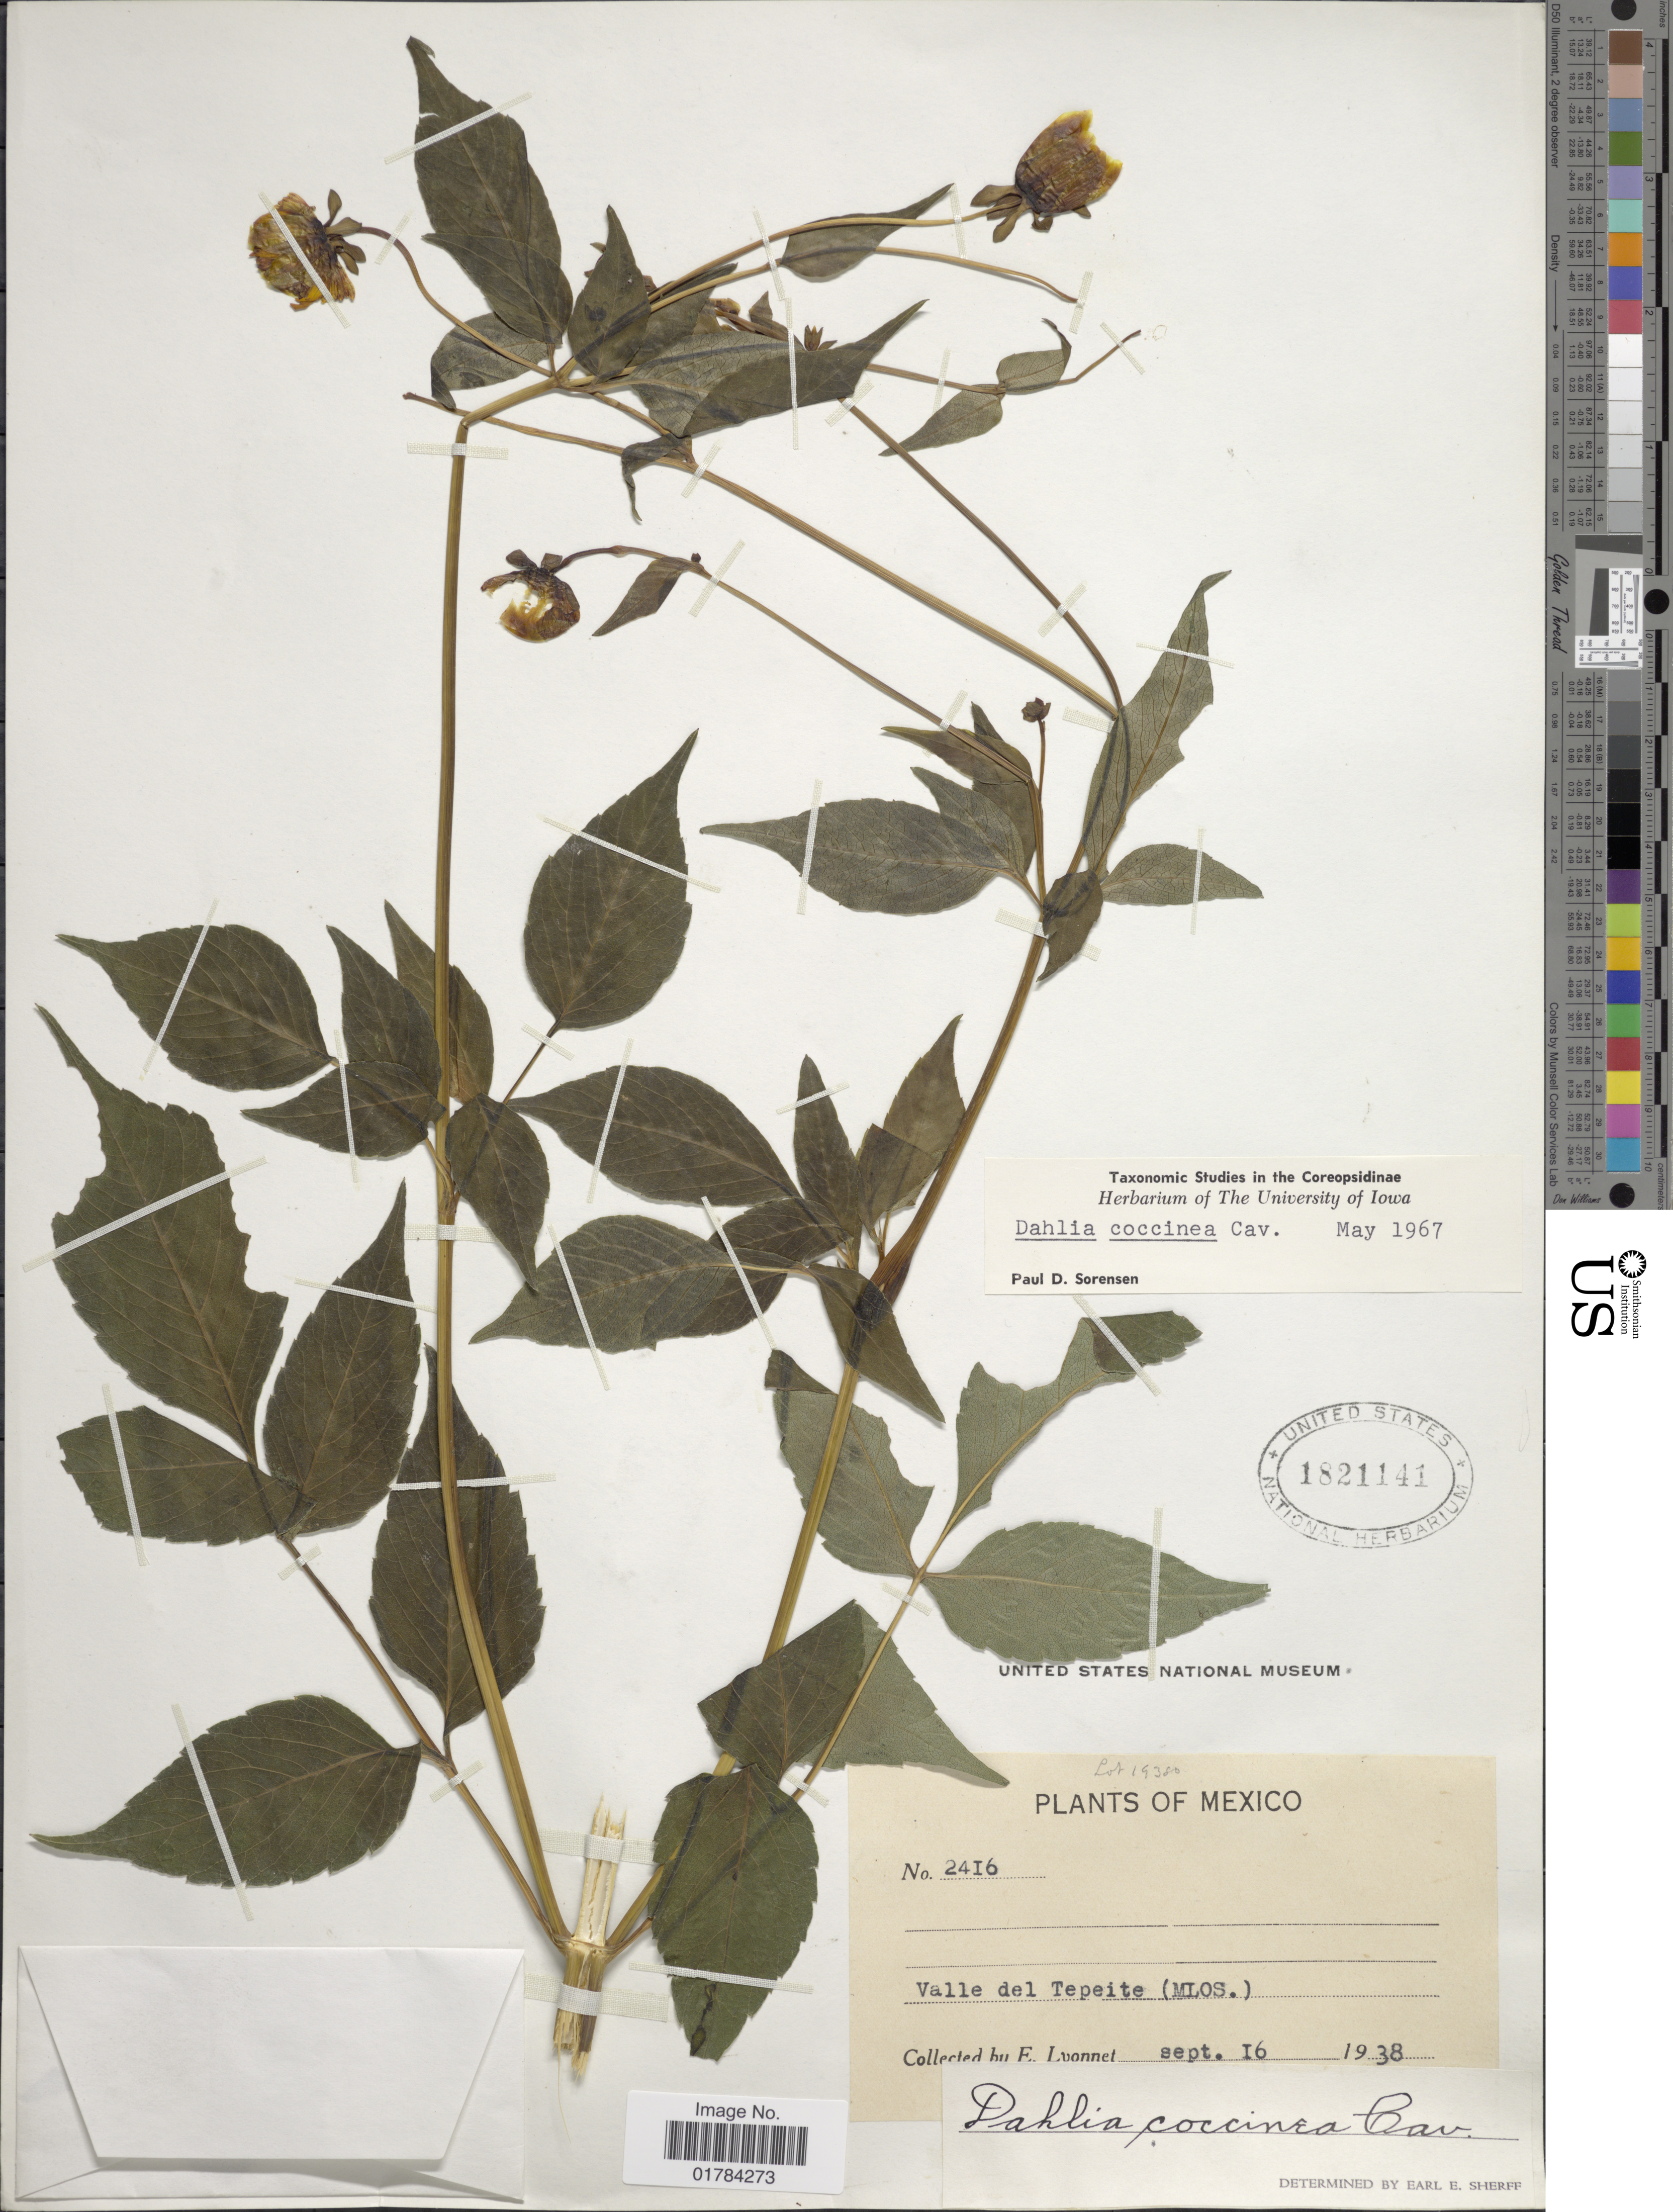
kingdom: Plantae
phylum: Tracheophyta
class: Magnoliopsida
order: Asterales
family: Asteraceae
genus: Dahlia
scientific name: Dahlia coccinea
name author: Cav.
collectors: E. Lyonnet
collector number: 2416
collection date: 1938-09-16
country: Mexico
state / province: Morelos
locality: Valle del Tepeite (MLOS.)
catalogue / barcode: US 1821141